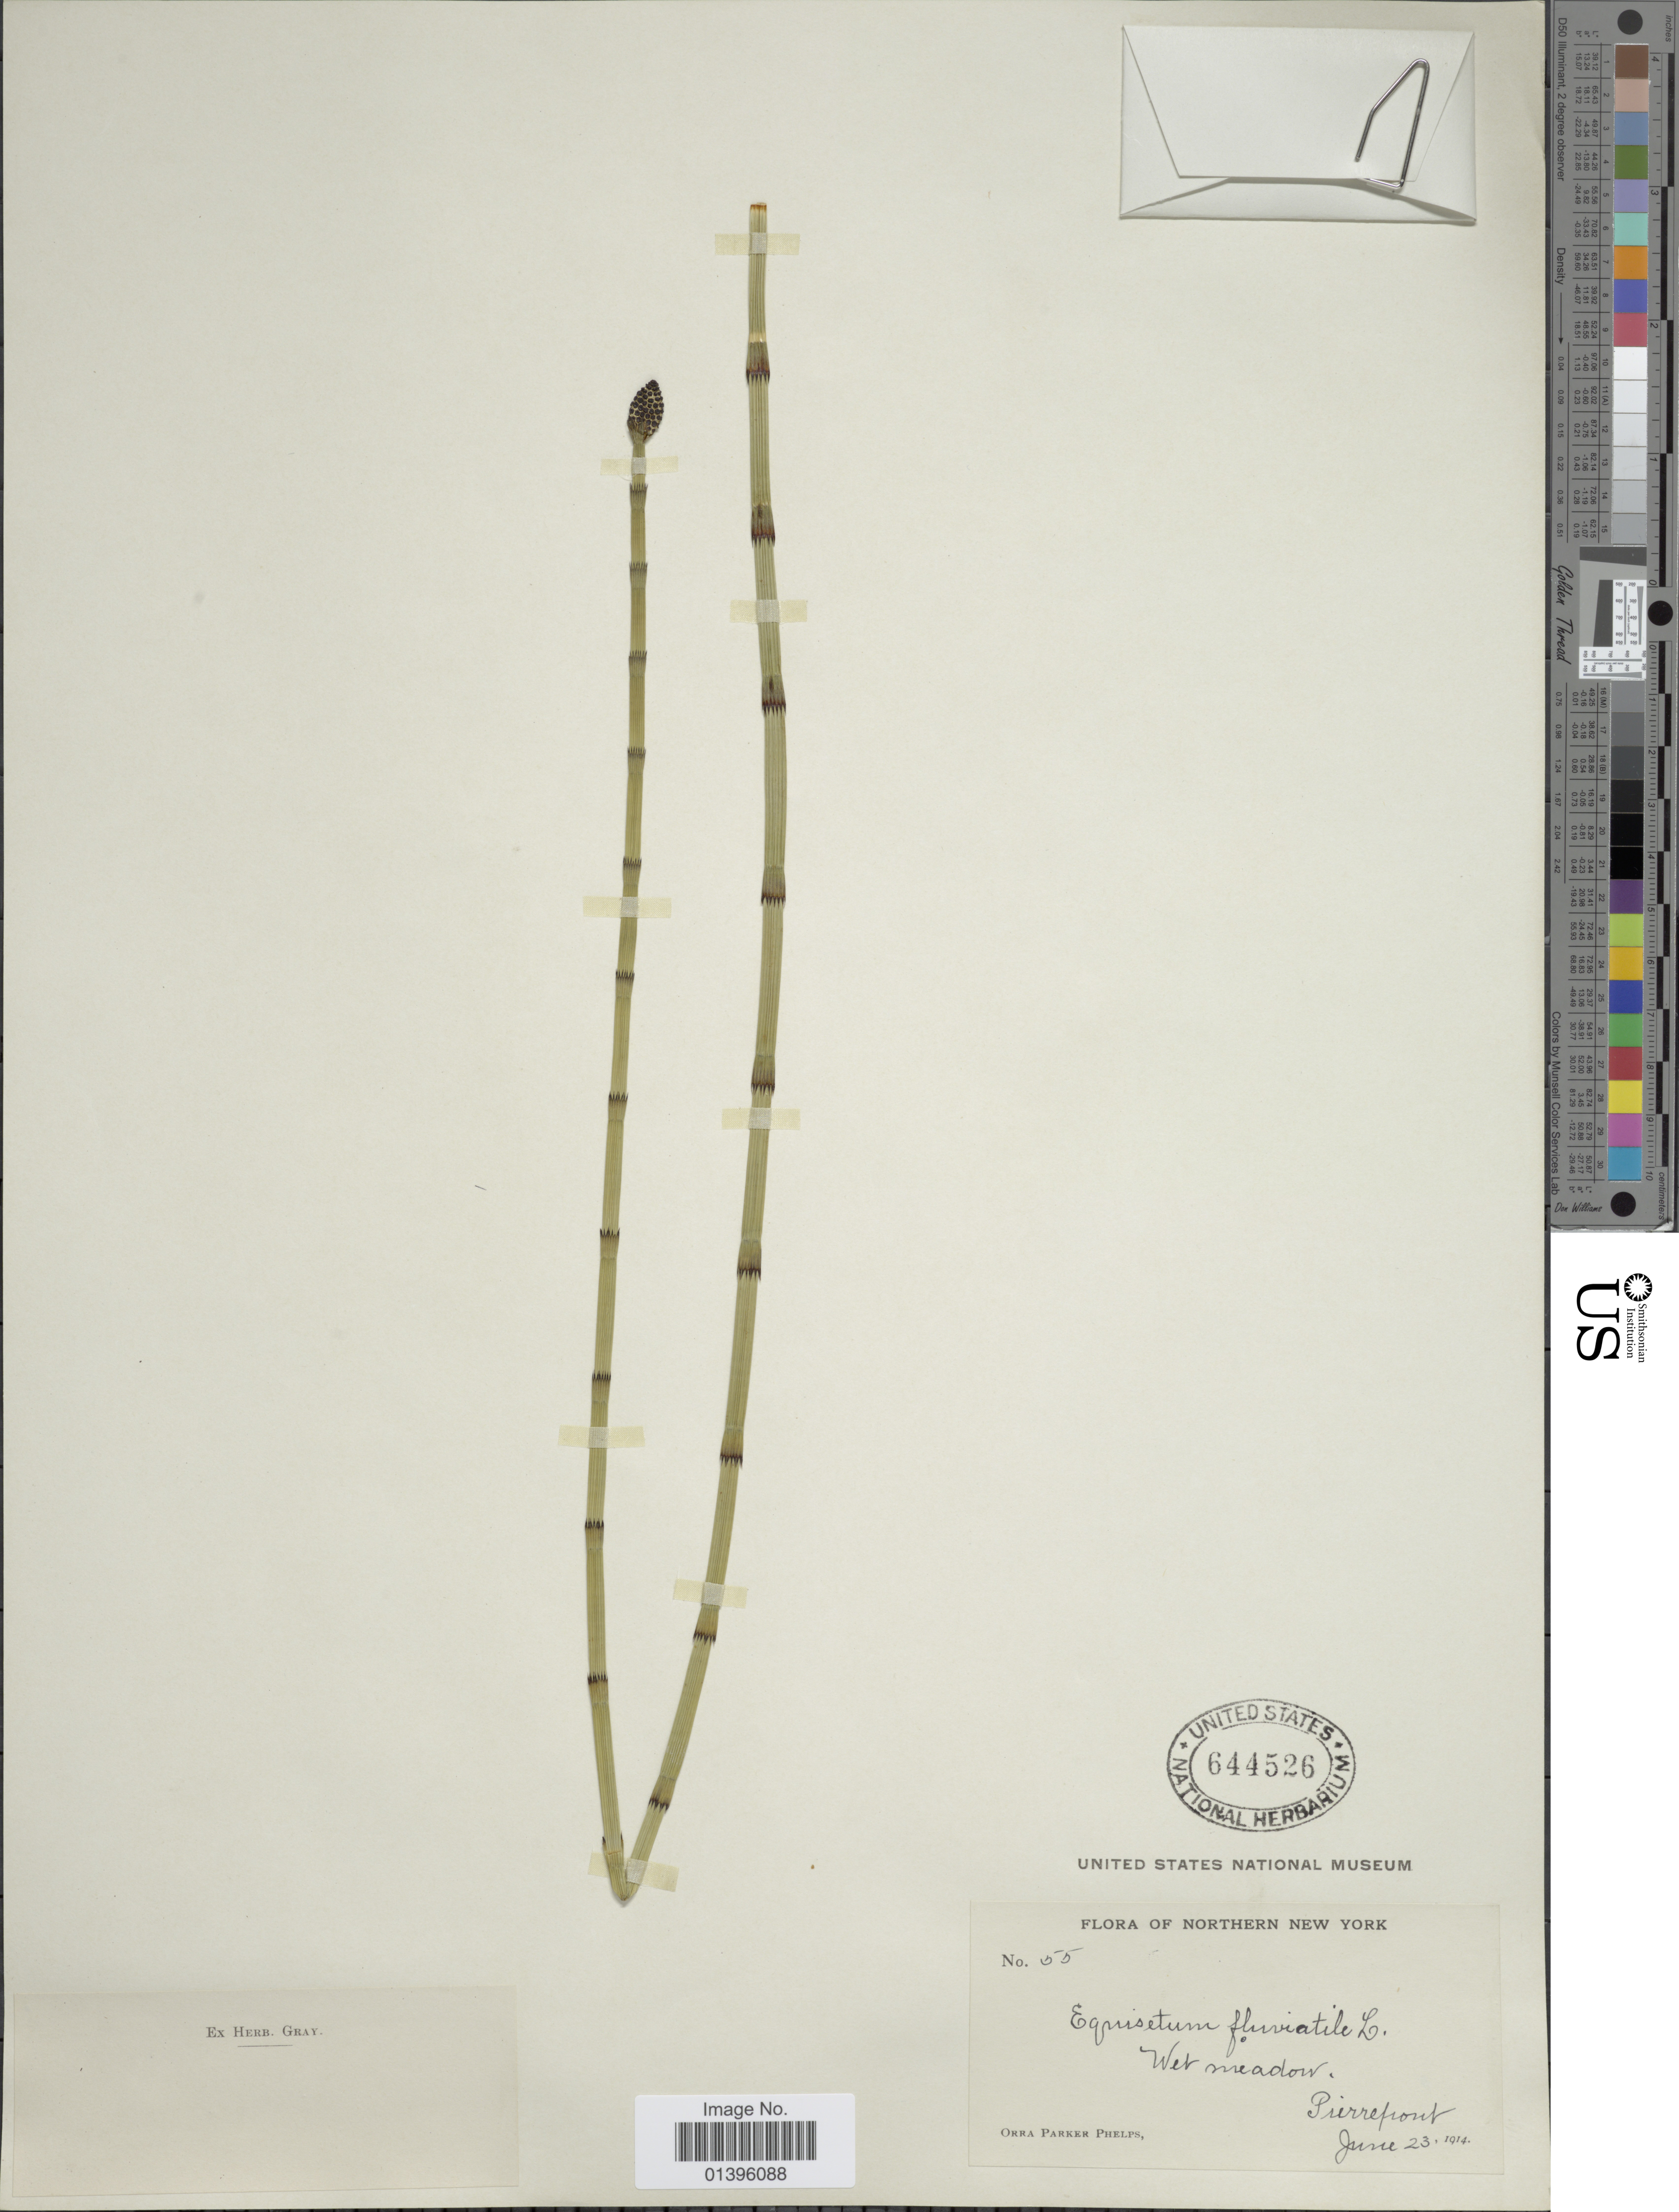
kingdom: Plantae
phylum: Tracheophyta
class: Polypodiopsida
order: Equisetales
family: Equisetaceae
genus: Equisetum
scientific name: Equisetum fluviatile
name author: L.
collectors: O. P. Phelps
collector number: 55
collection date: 1914-06-23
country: United States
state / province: New York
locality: Northern New York. Wet meadow, Pierrepont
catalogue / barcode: US 644526